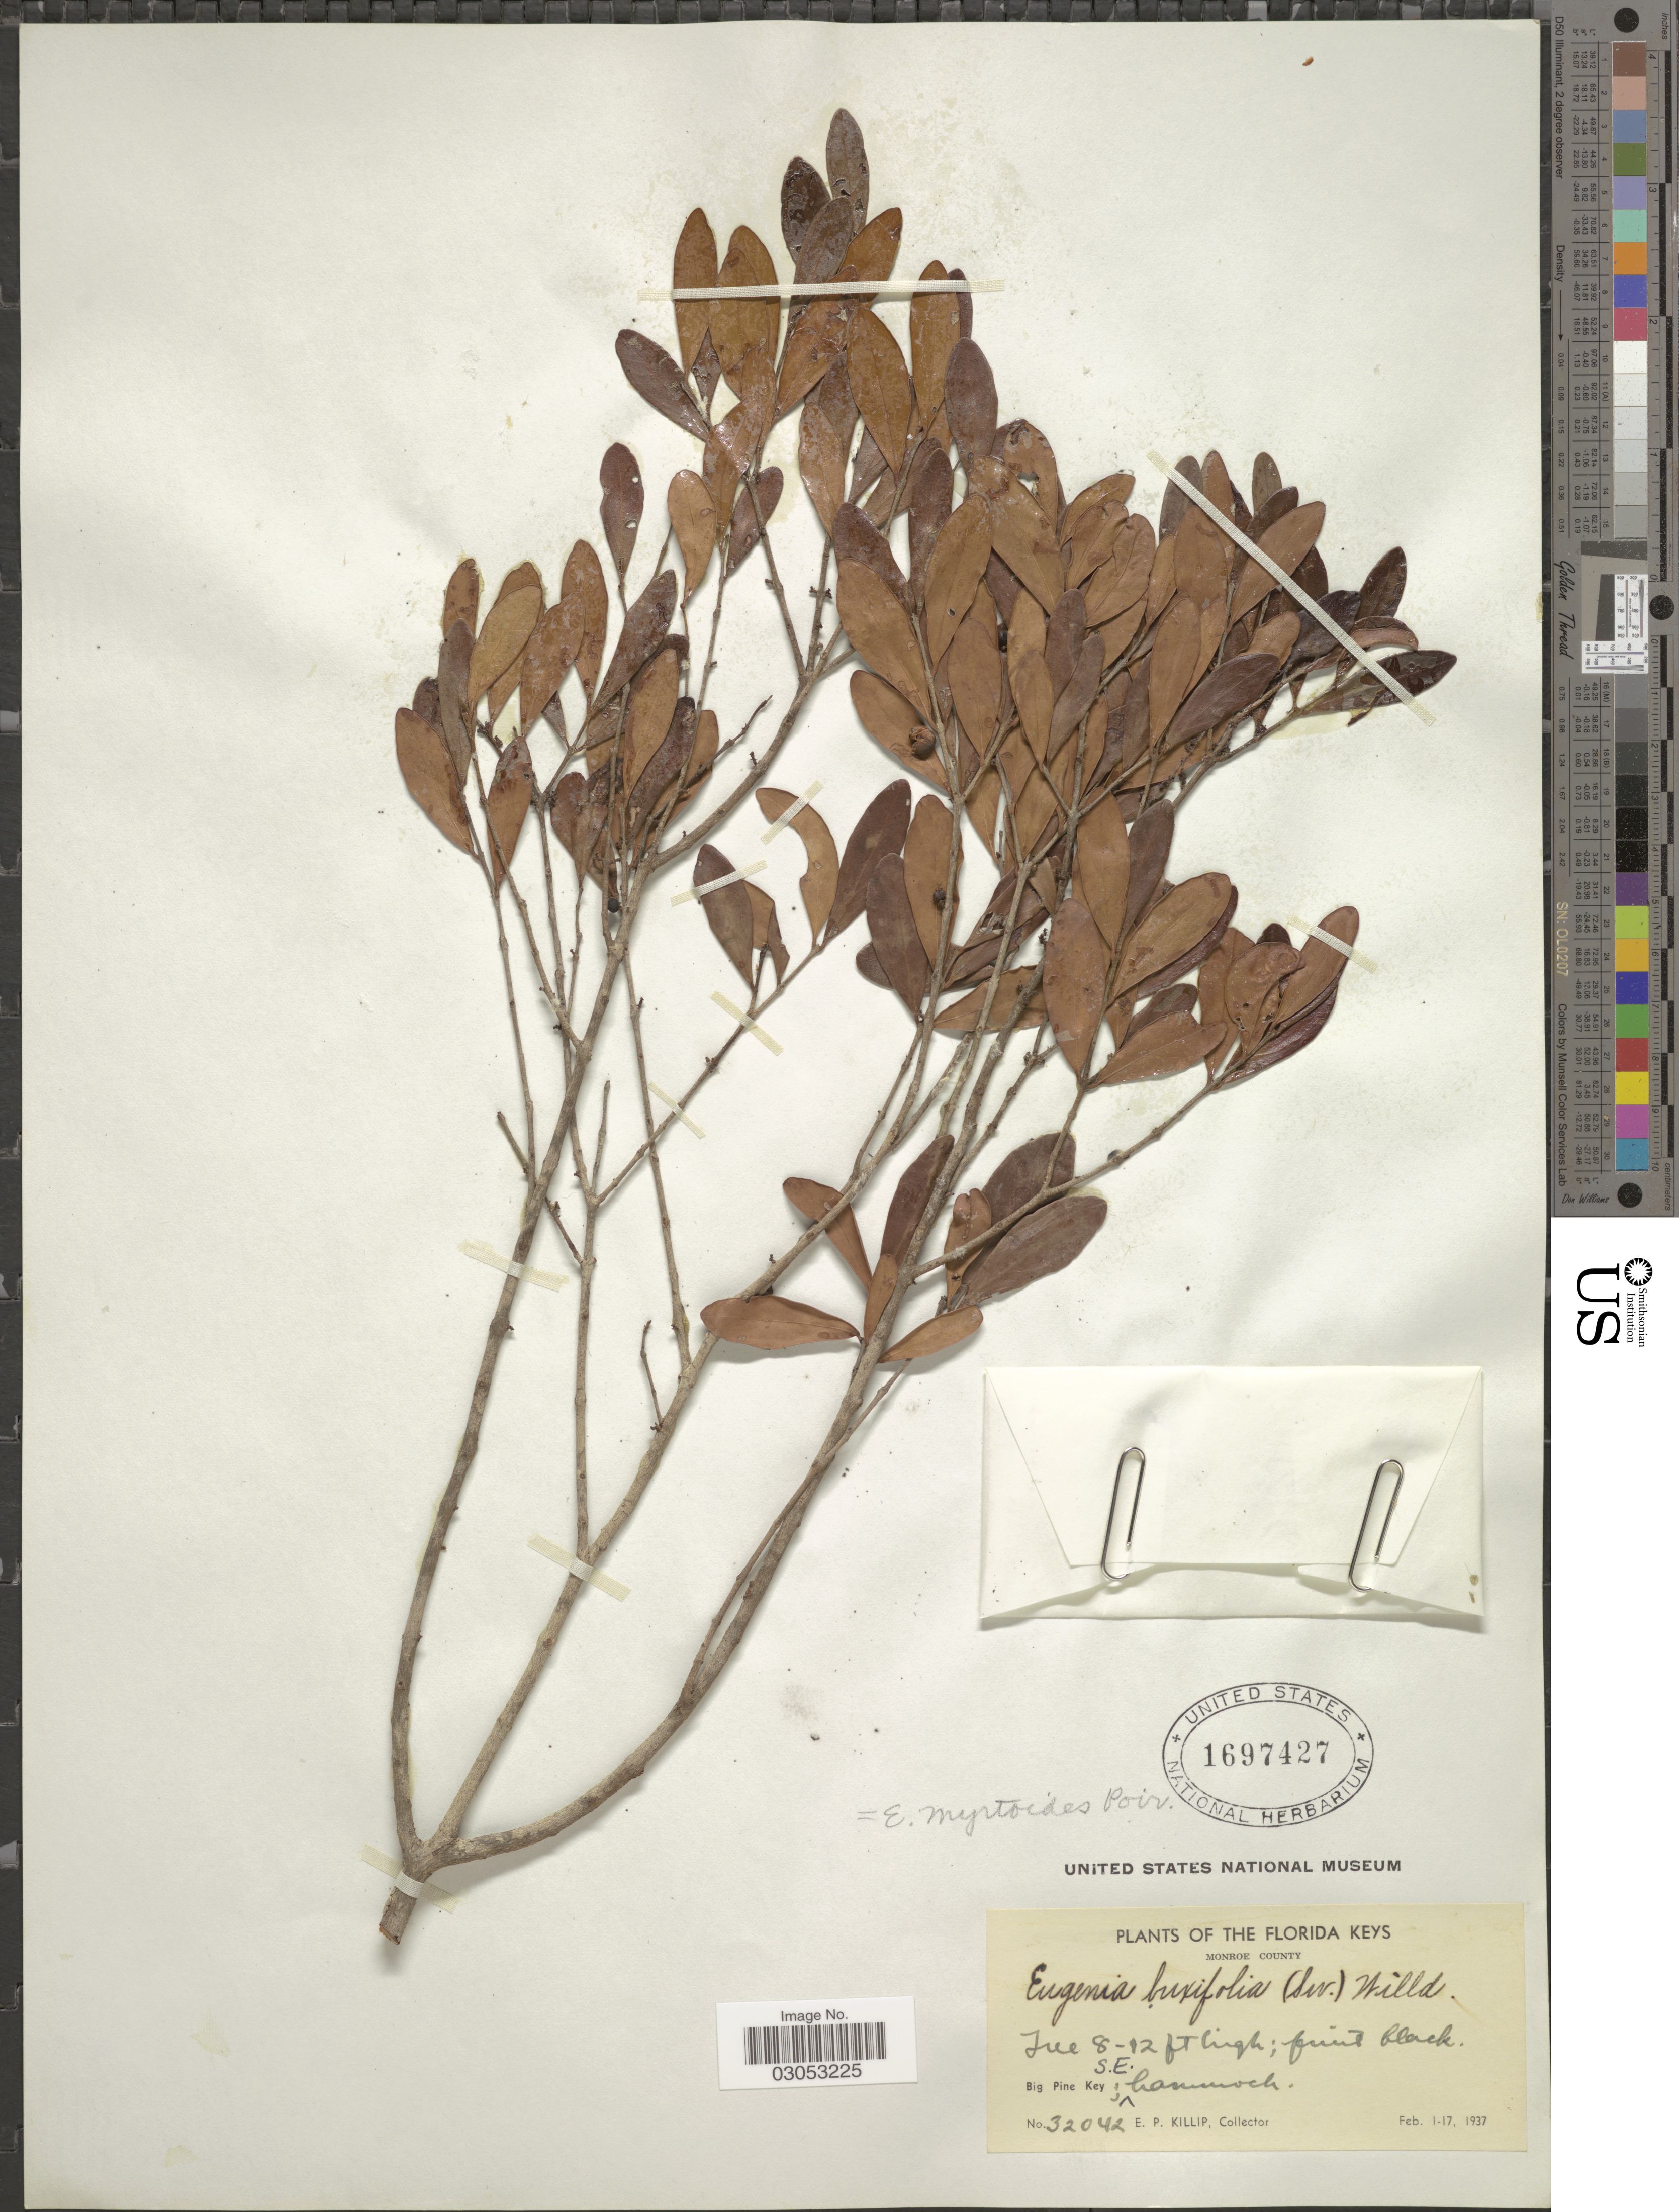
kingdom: Plantae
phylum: Tracheophyta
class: Magnoliopsida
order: Myrtales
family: Myrtaceae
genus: Eugenia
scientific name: Eugenia foetida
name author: Pers.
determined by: Strong, Mark T., (BOT), Smithsonian Institution - National Museum of Natural History (UNITED STATES)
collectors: E. P. Killip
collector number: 32042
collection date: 1937-02-01/1937-02-17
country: United States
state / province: Florida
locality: The Florida Keys, Monroe County, Big Pine Key; S.E. hammock.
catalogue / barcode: US 1697427